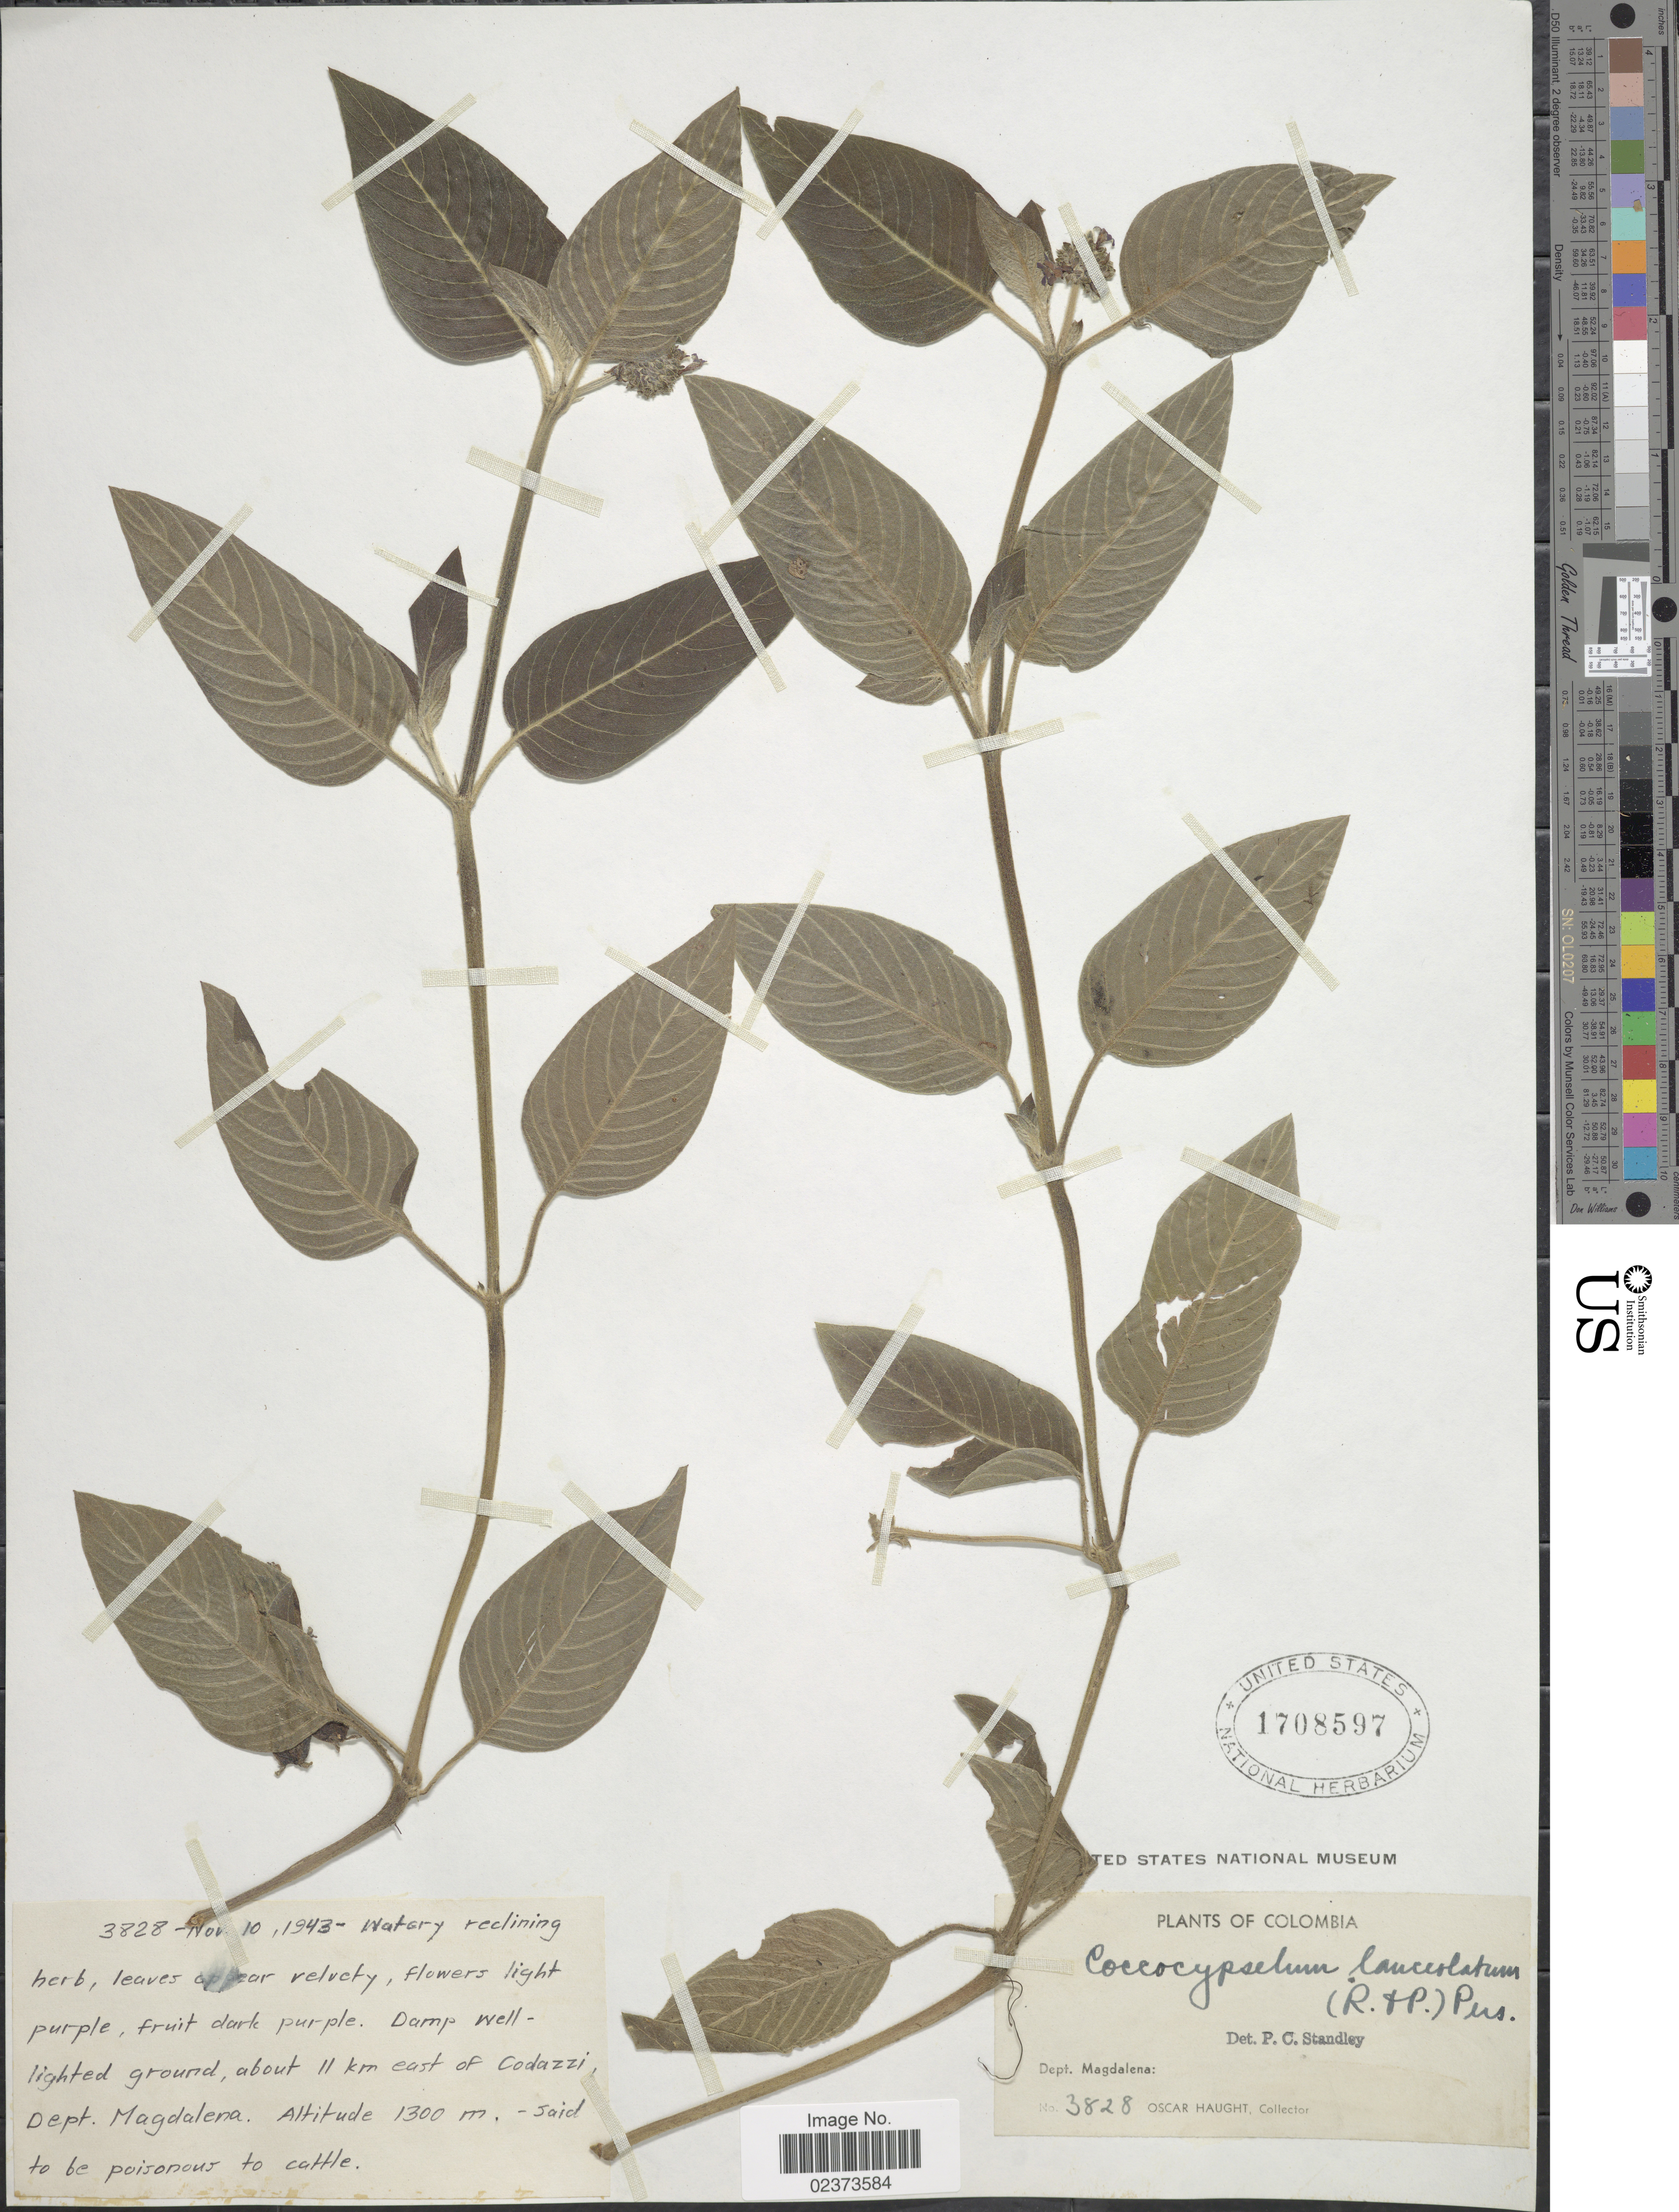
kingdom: Plantae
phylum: Tracheophyta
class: Magnoliopsida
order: Gentianales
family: Rubiaceae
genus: Coccocypselum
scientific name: Coccocypselum lanceolatum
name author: (Ruiz & Pav.) Pers.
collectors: O. Haught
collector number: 3828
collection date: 1943-11-10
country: Colombia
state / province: Magdalena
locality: Dept. Magdalena: about 11 km east of codazzi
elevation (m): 1300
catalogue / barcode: US 1708597